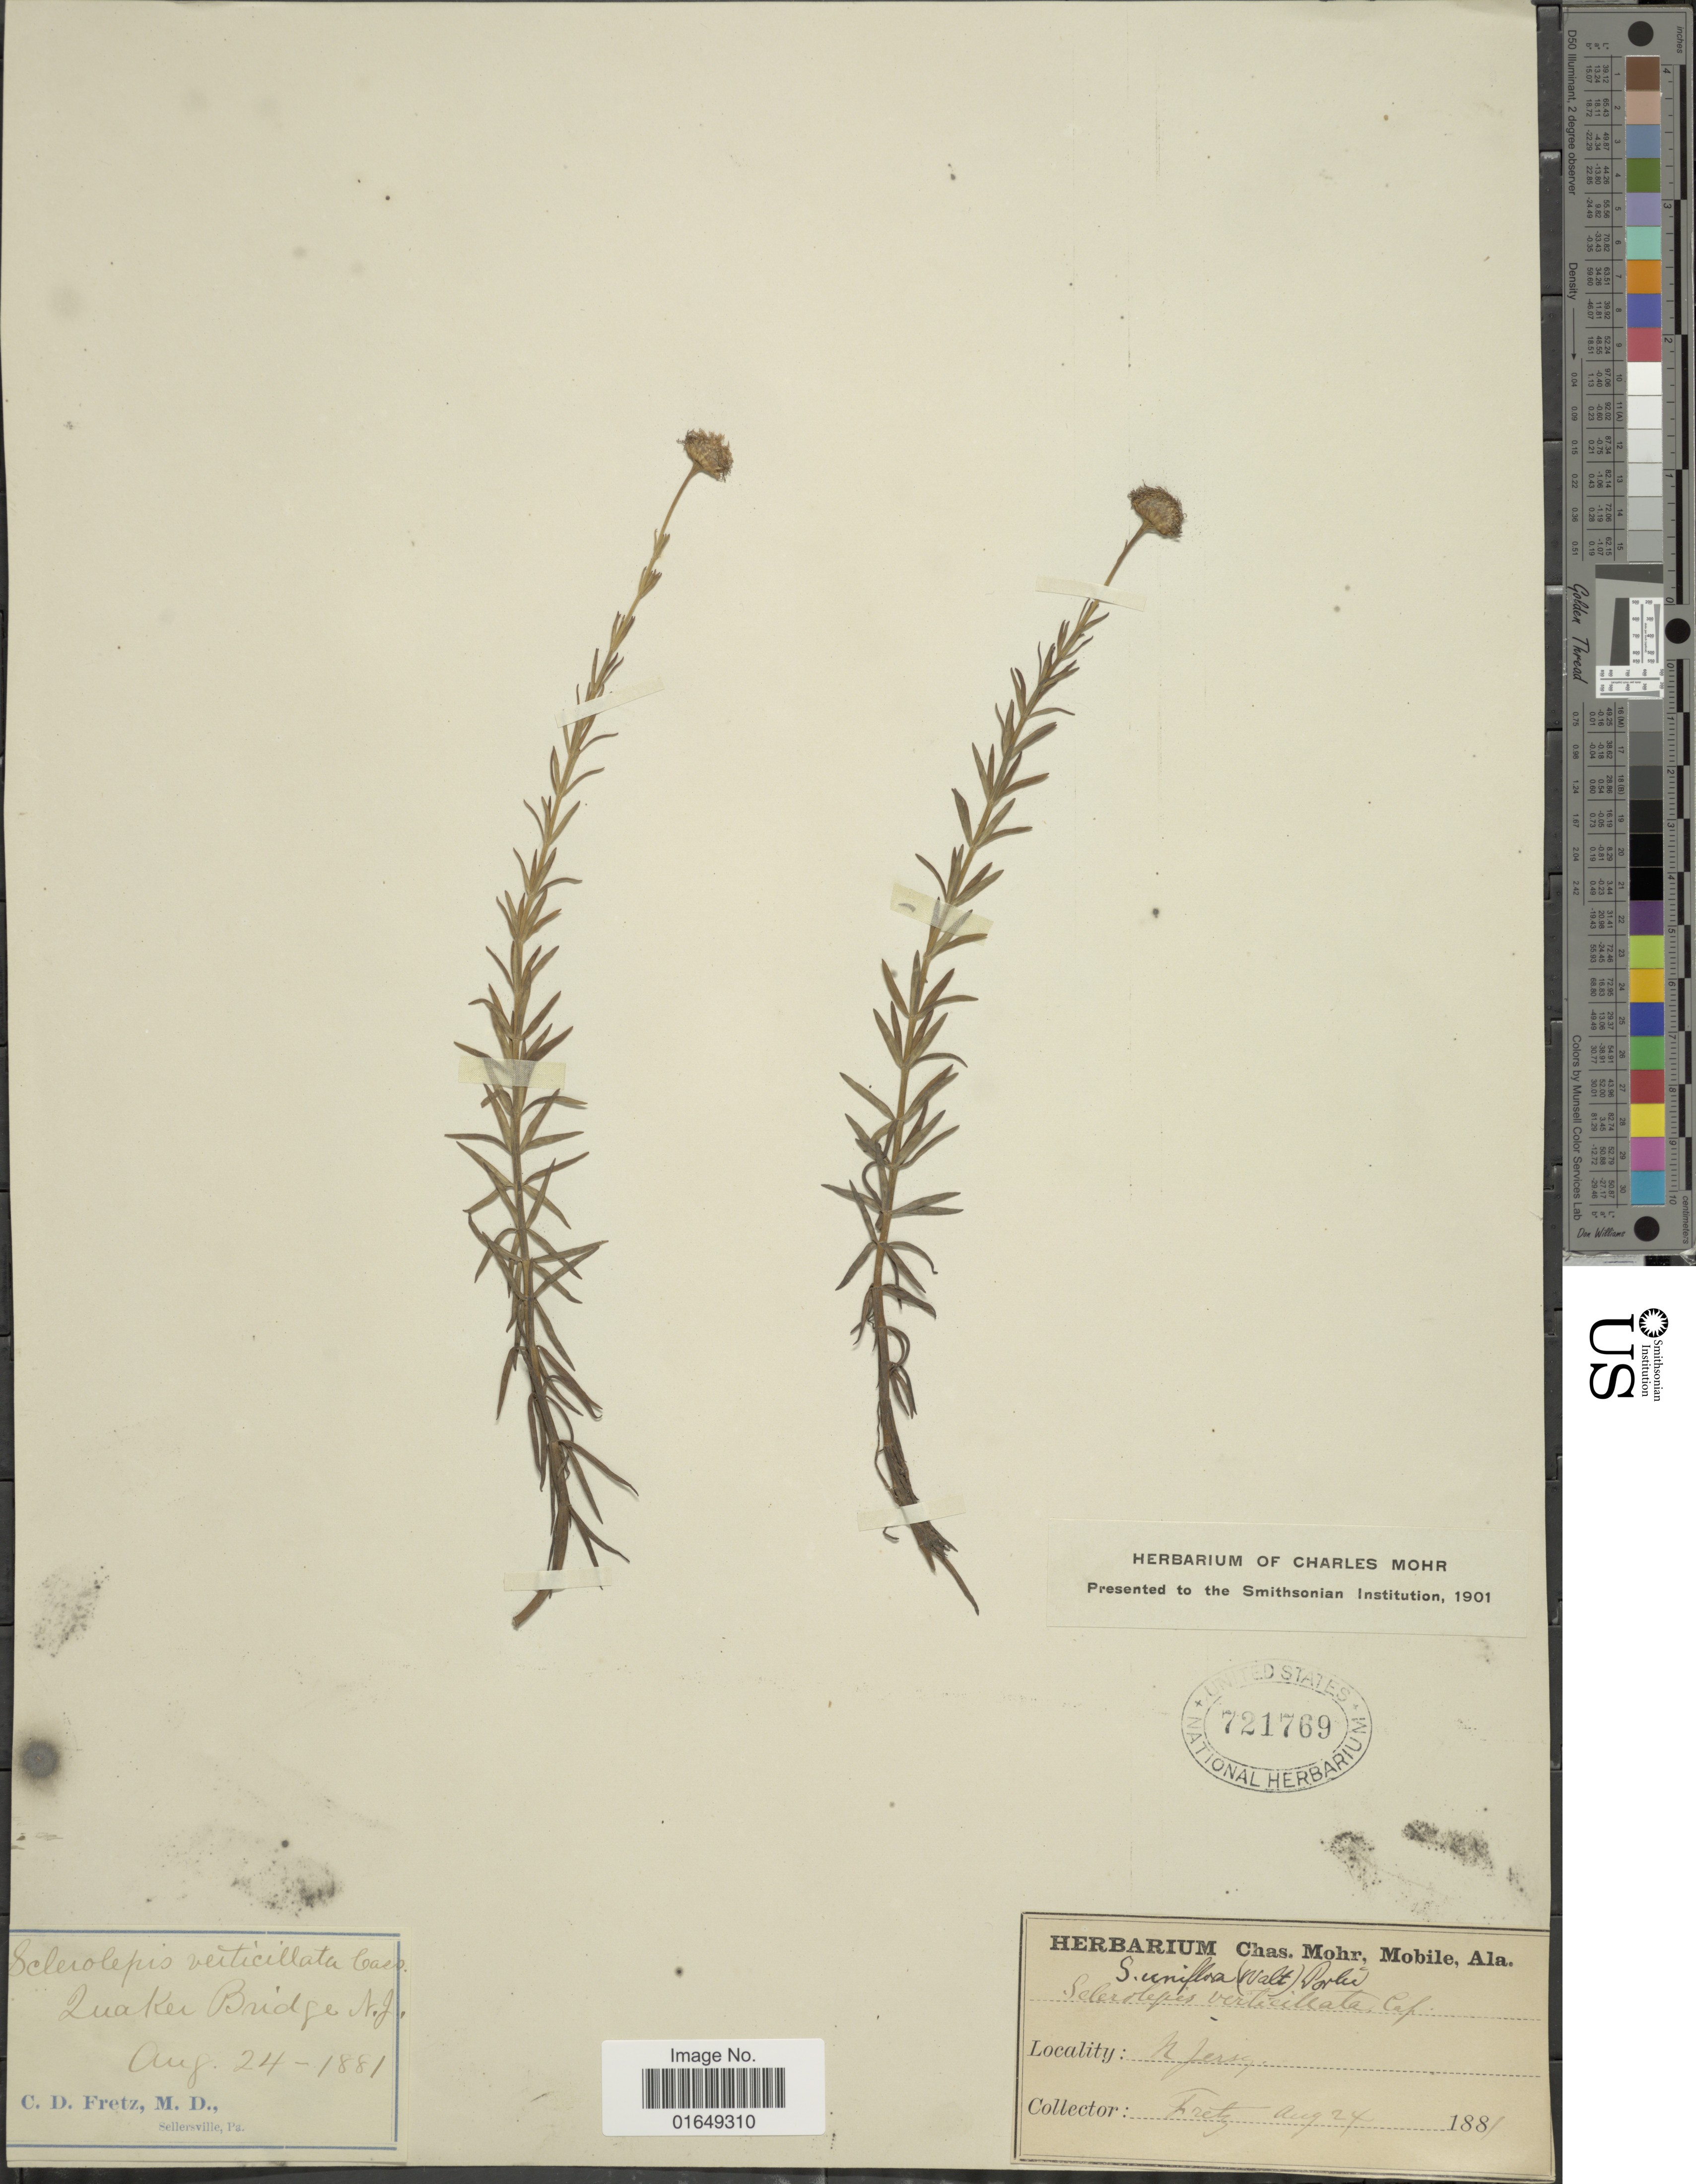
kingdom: Plantae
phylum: Tracheophyta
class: Magnoliopsida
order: Asterales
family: Asteraceae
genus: Sclerolepis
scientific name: Sclerolepis uniflora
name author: (Walter) Britton et al.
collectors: C. D. Fretz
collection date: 1881-08-24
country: United States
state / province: New Jersey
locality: Quaker Bridge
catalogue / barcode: US 721769